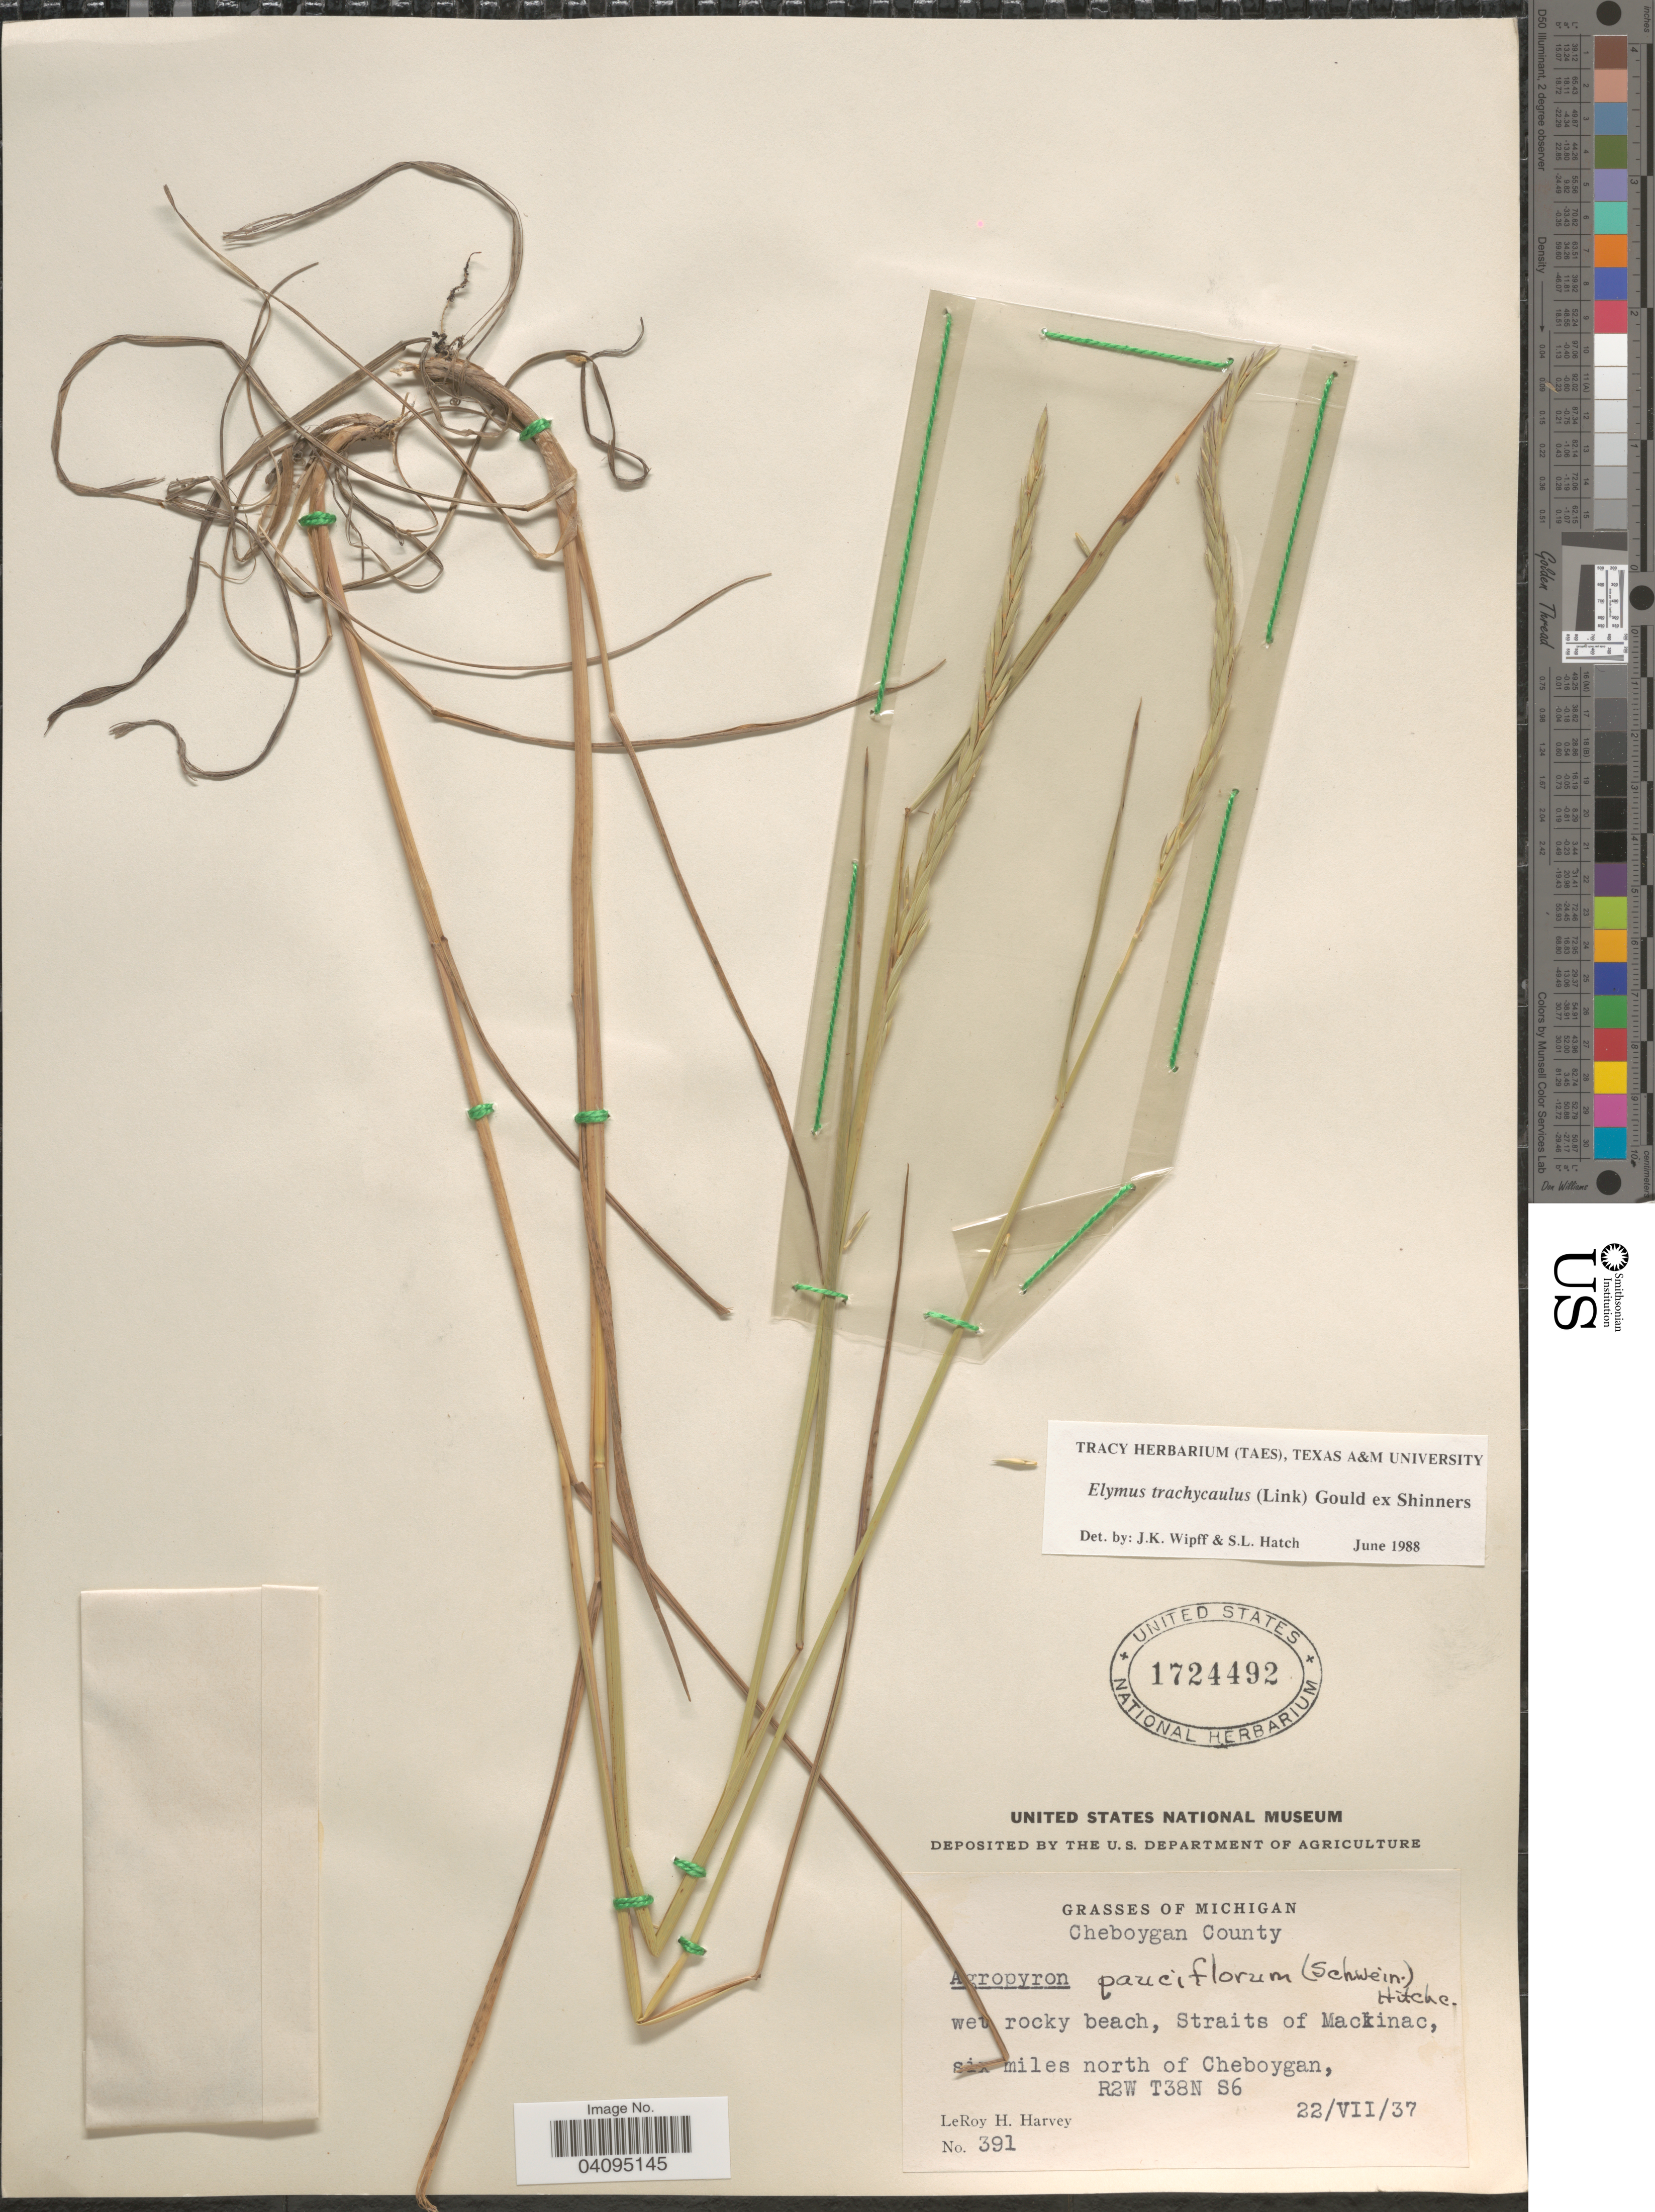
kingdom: Plantae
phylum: Tracheophyta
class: Liliopsida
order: Poales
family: Poaceae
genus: Elymus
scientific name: Elymus trachycaulus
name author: (Link) Gould ex Shinners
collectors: L. H. Harvey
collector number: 391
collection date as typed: Transcribed d/m/y: 22/7/37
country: United States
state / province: Michigan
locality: Cheboygan County. Straits of Mackinac, six miles north of Cheboygan, R2W T38N S6.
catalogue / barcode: US 1724492